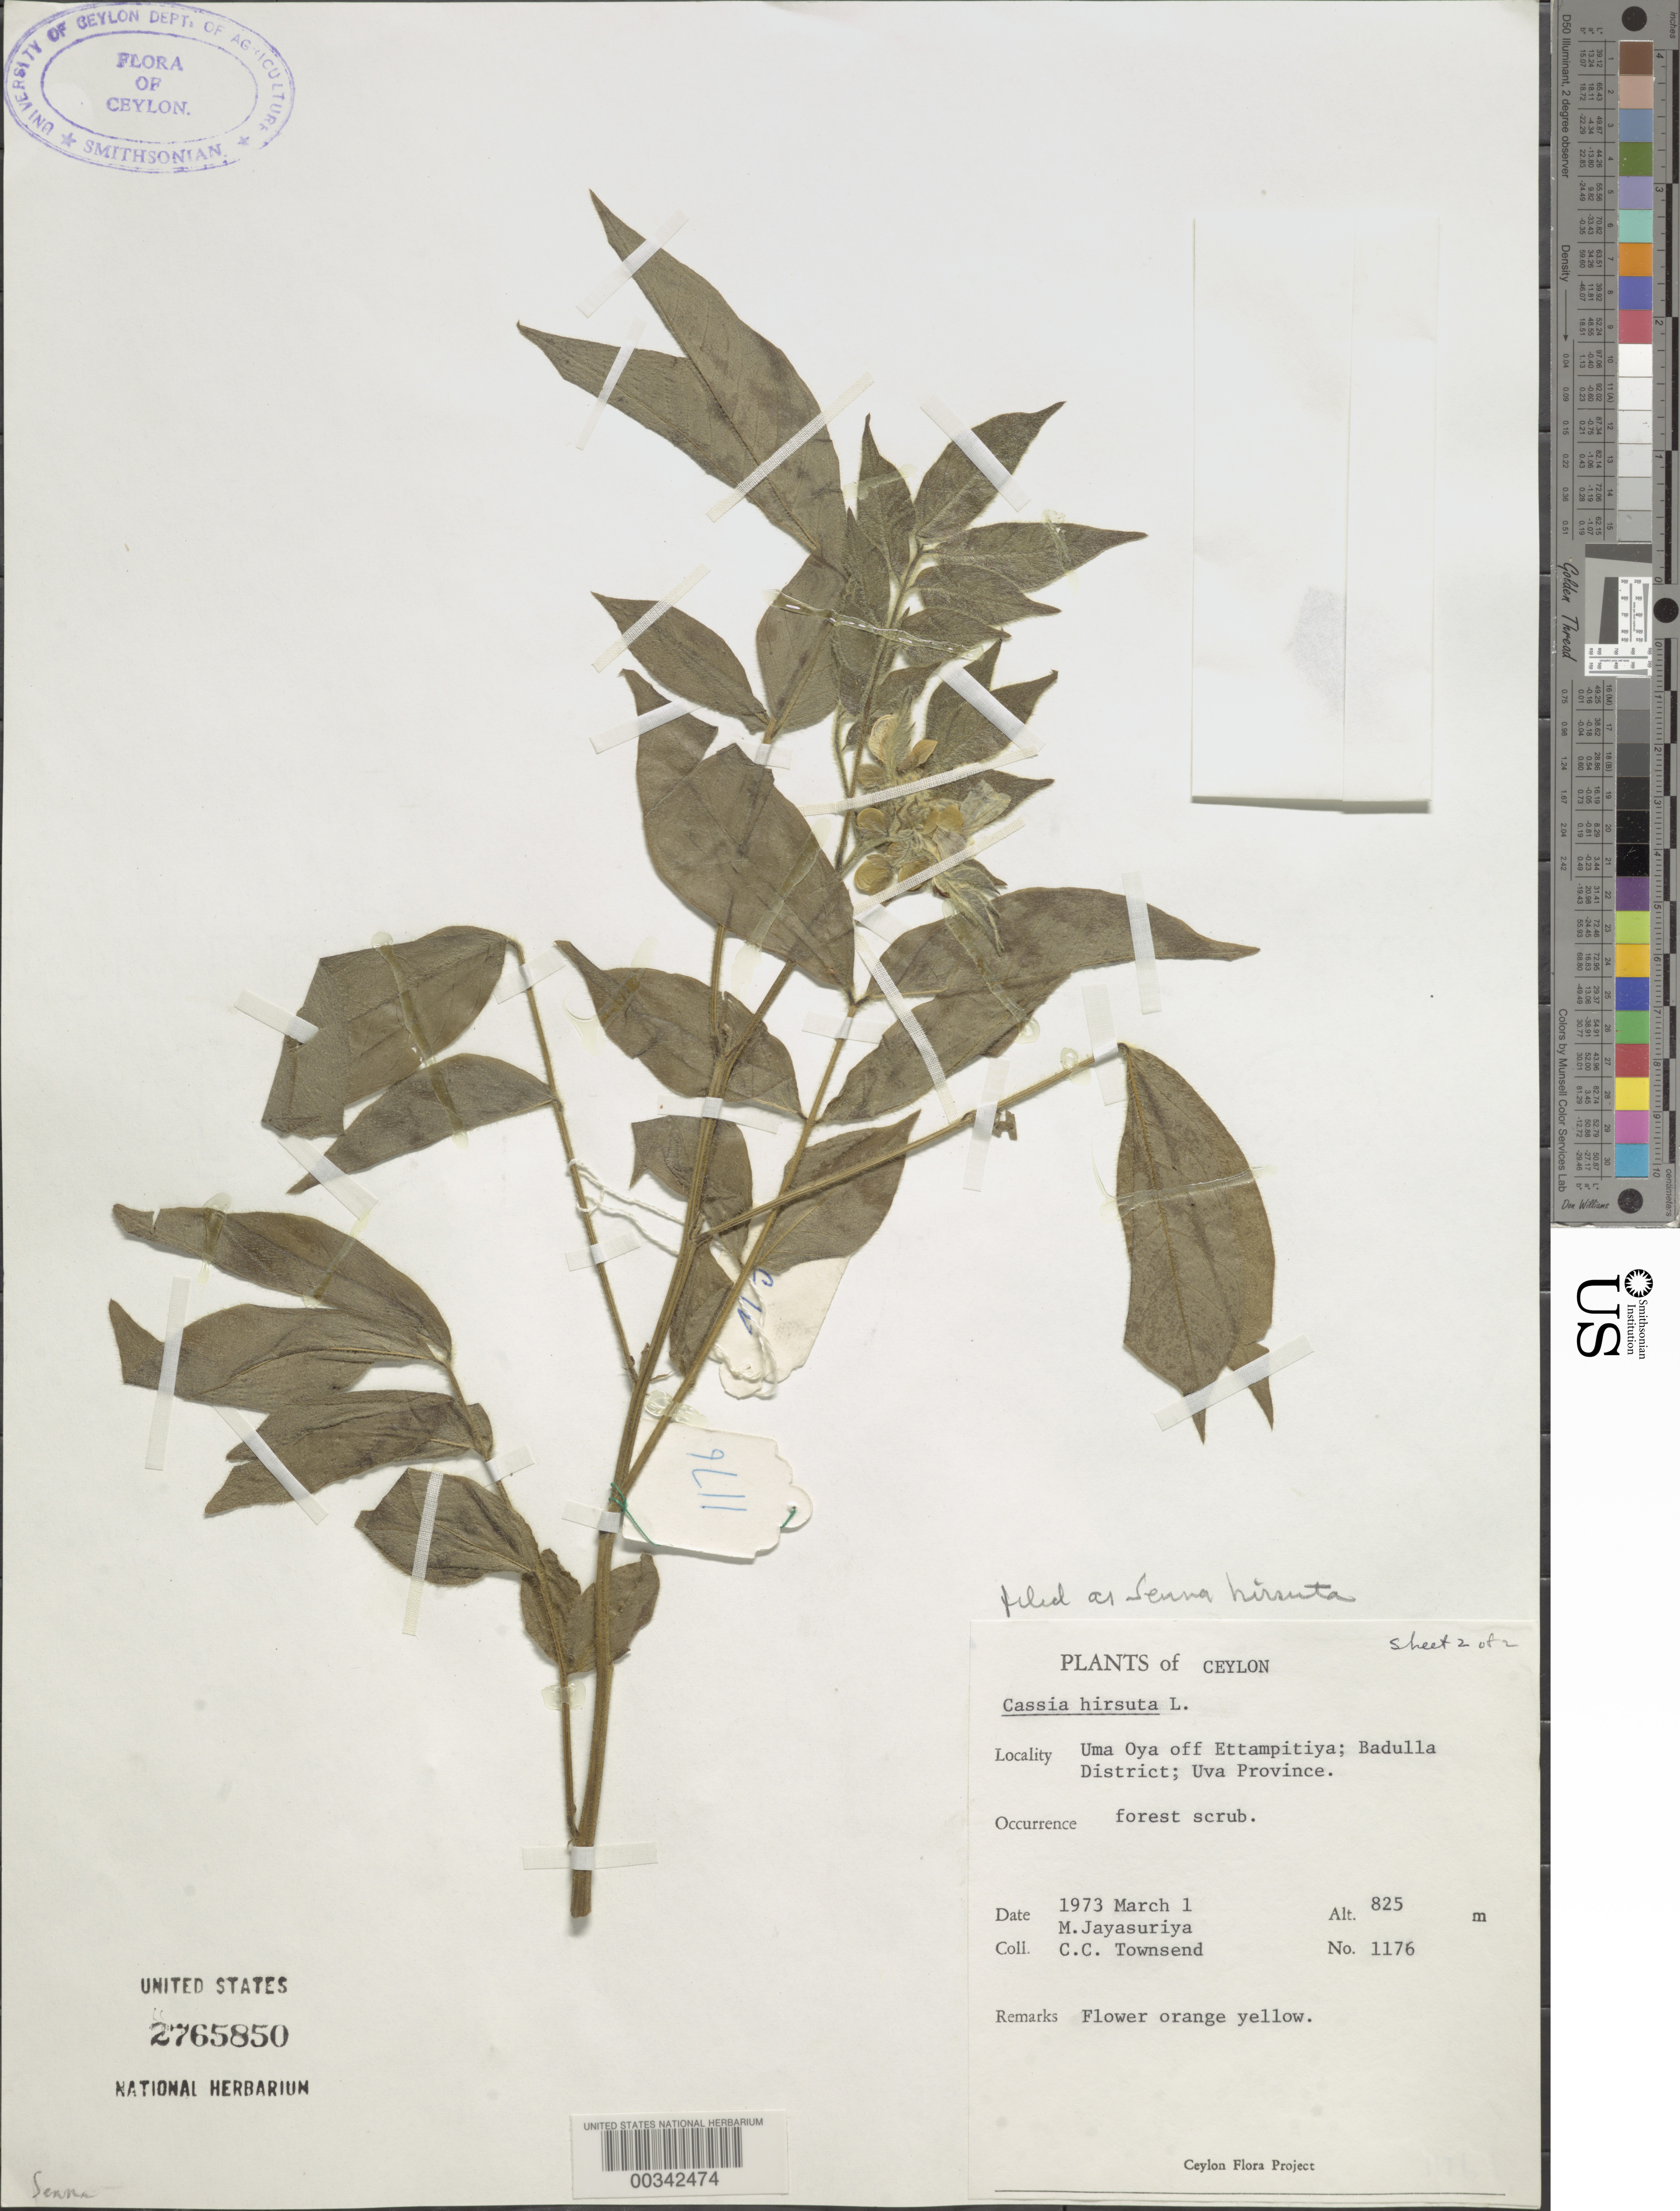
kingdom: Plantae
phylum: Tracheophyta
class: Magnoliopsida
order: Fabales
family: Fabaceae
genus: Senna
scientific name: Senna hirsuta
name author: (L.) H.S. Irwin & Barneby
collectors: A. H. Jayasuriya & C. C. Townsend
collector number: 1176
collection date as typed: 01 Mar 1973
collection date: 1973-03-01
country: Sri Lanka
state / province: Uva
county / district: Badulla Dist.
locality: Uma oya off ettampitiya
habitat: Forest scrub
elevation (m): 825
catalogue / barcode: US 2765850